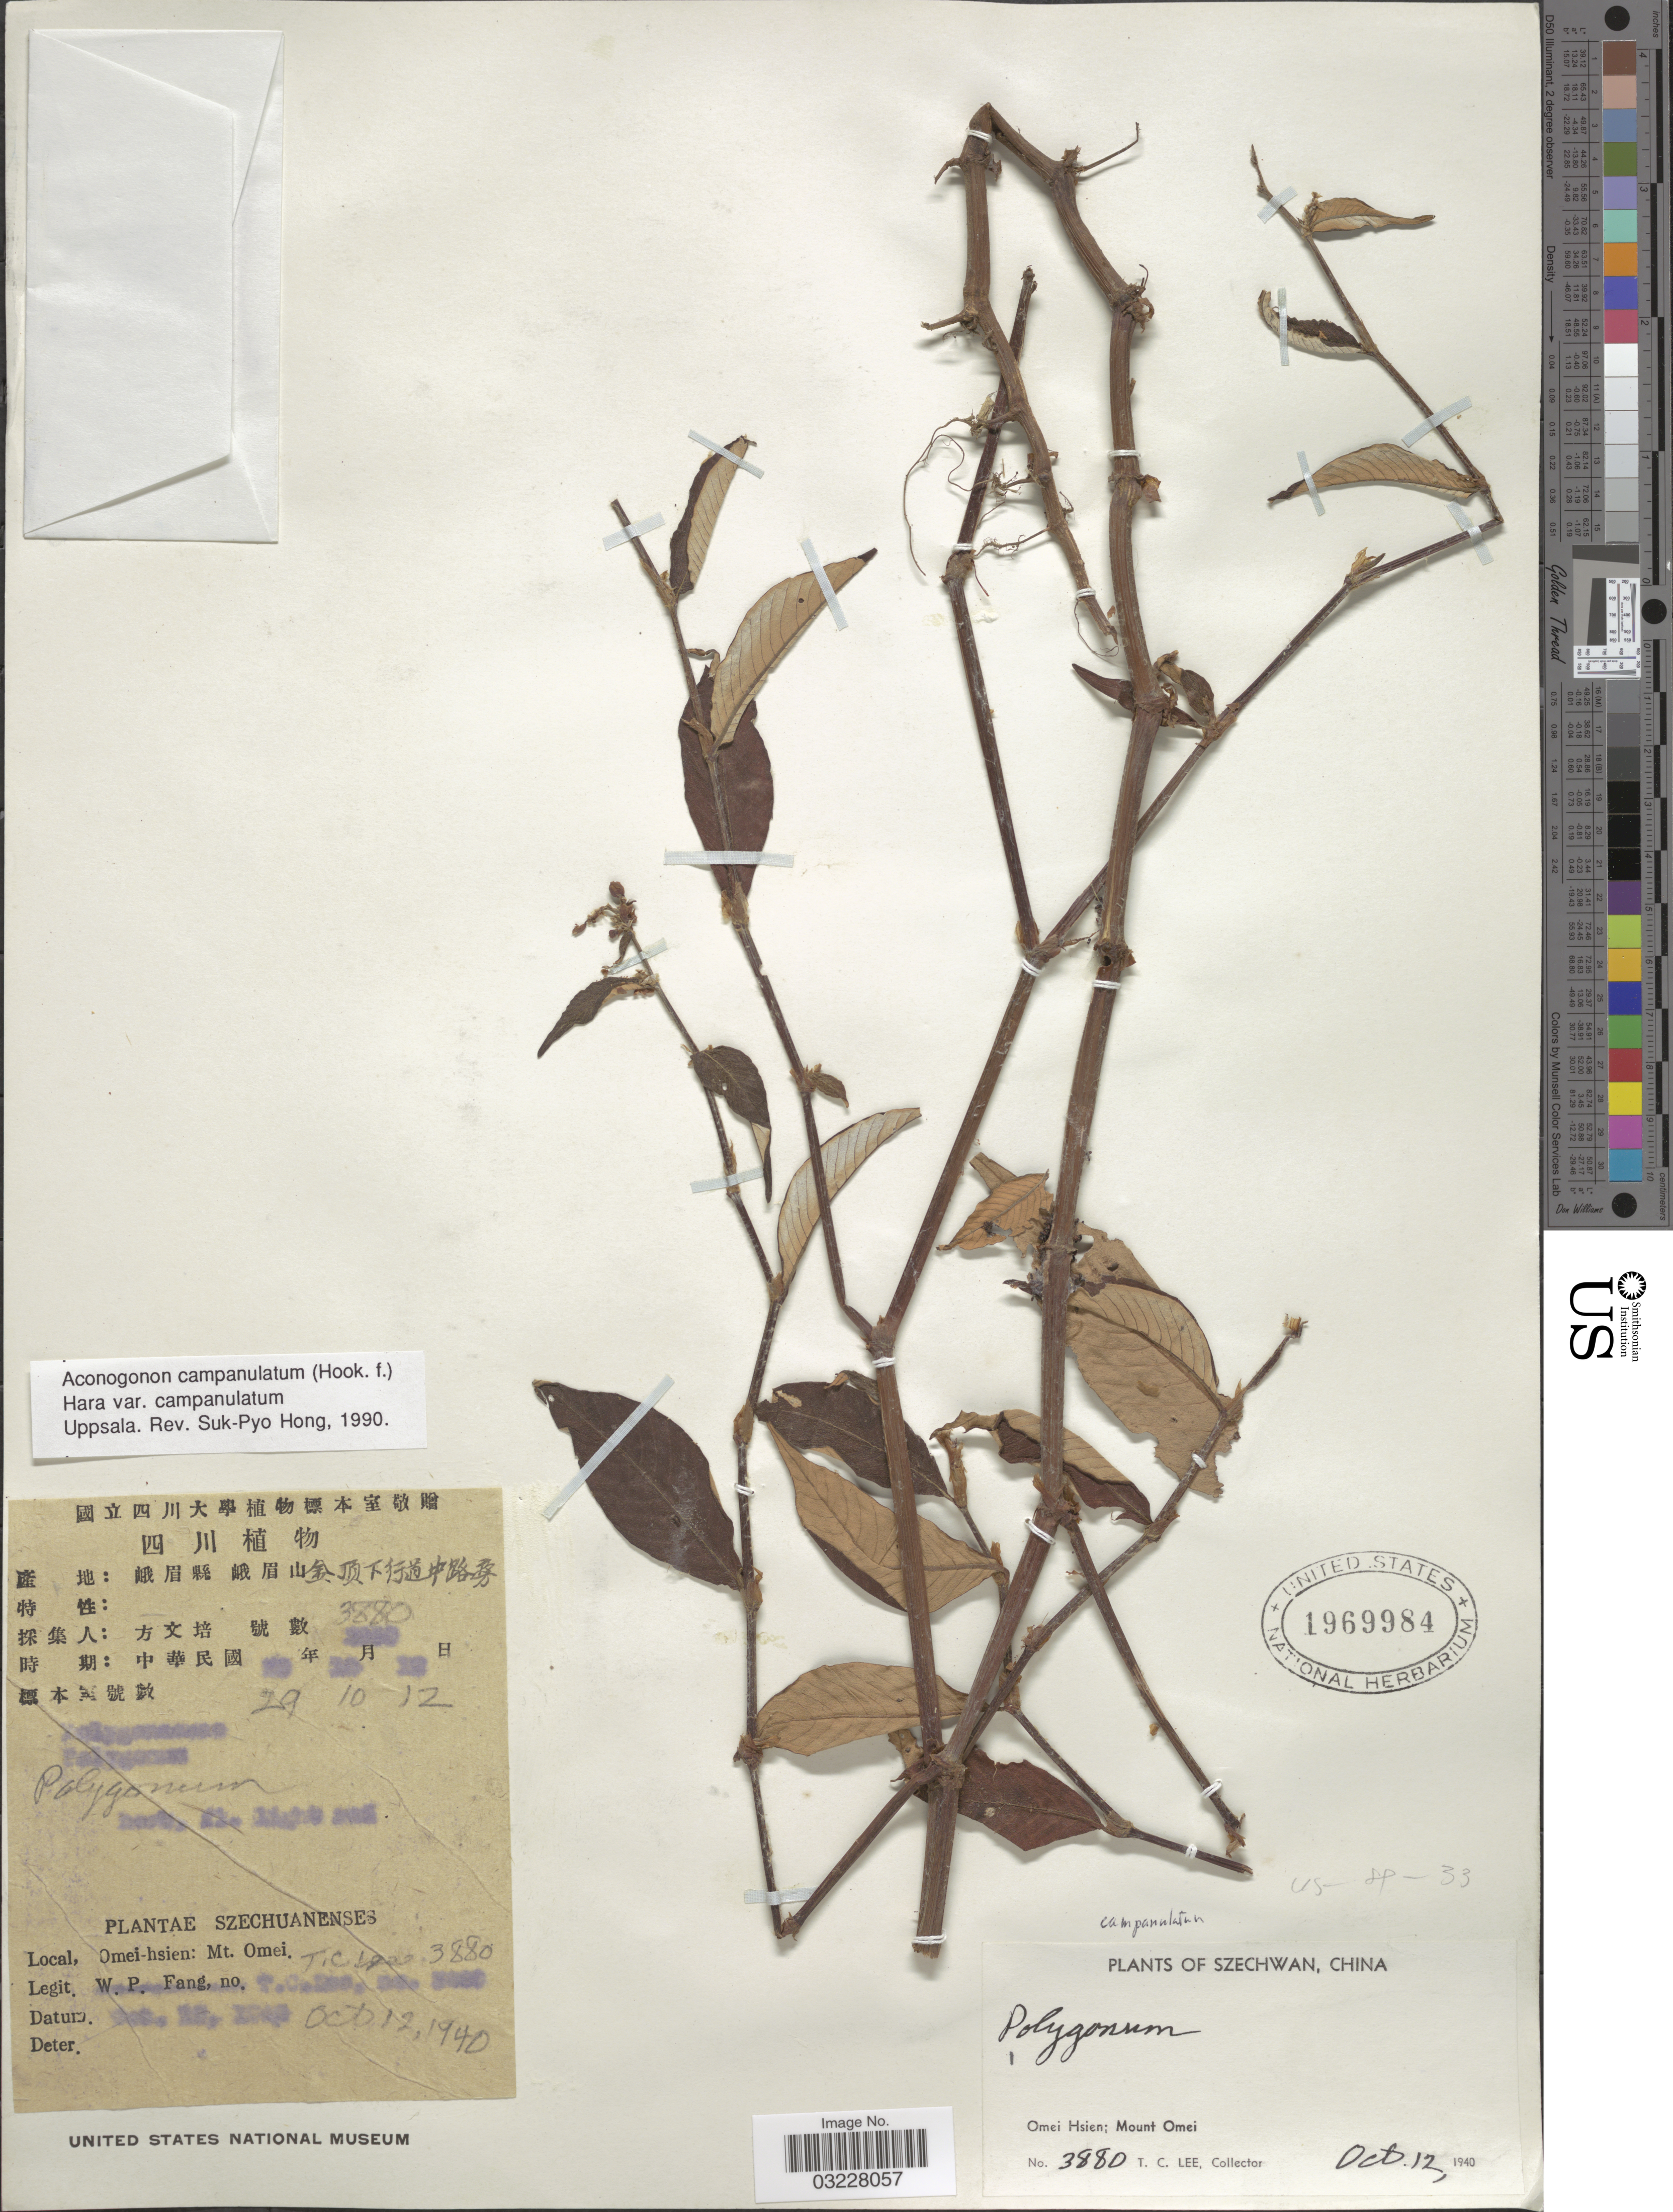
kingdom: Plantae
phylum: Tracheophyta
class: Magnoliopsida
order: Caryophyllales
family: Polygonaceae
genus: Koenigia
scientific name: Koenigia campanulata var. campanulata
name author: (Hook. f.) T.M. Schust. & Reveal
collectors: T. Lee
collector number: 3880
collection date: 1940-10-12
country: China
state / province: Sichuan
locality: Szechuanenses. Omei-hsien: Mt. Omei.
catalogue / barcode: US 1969984